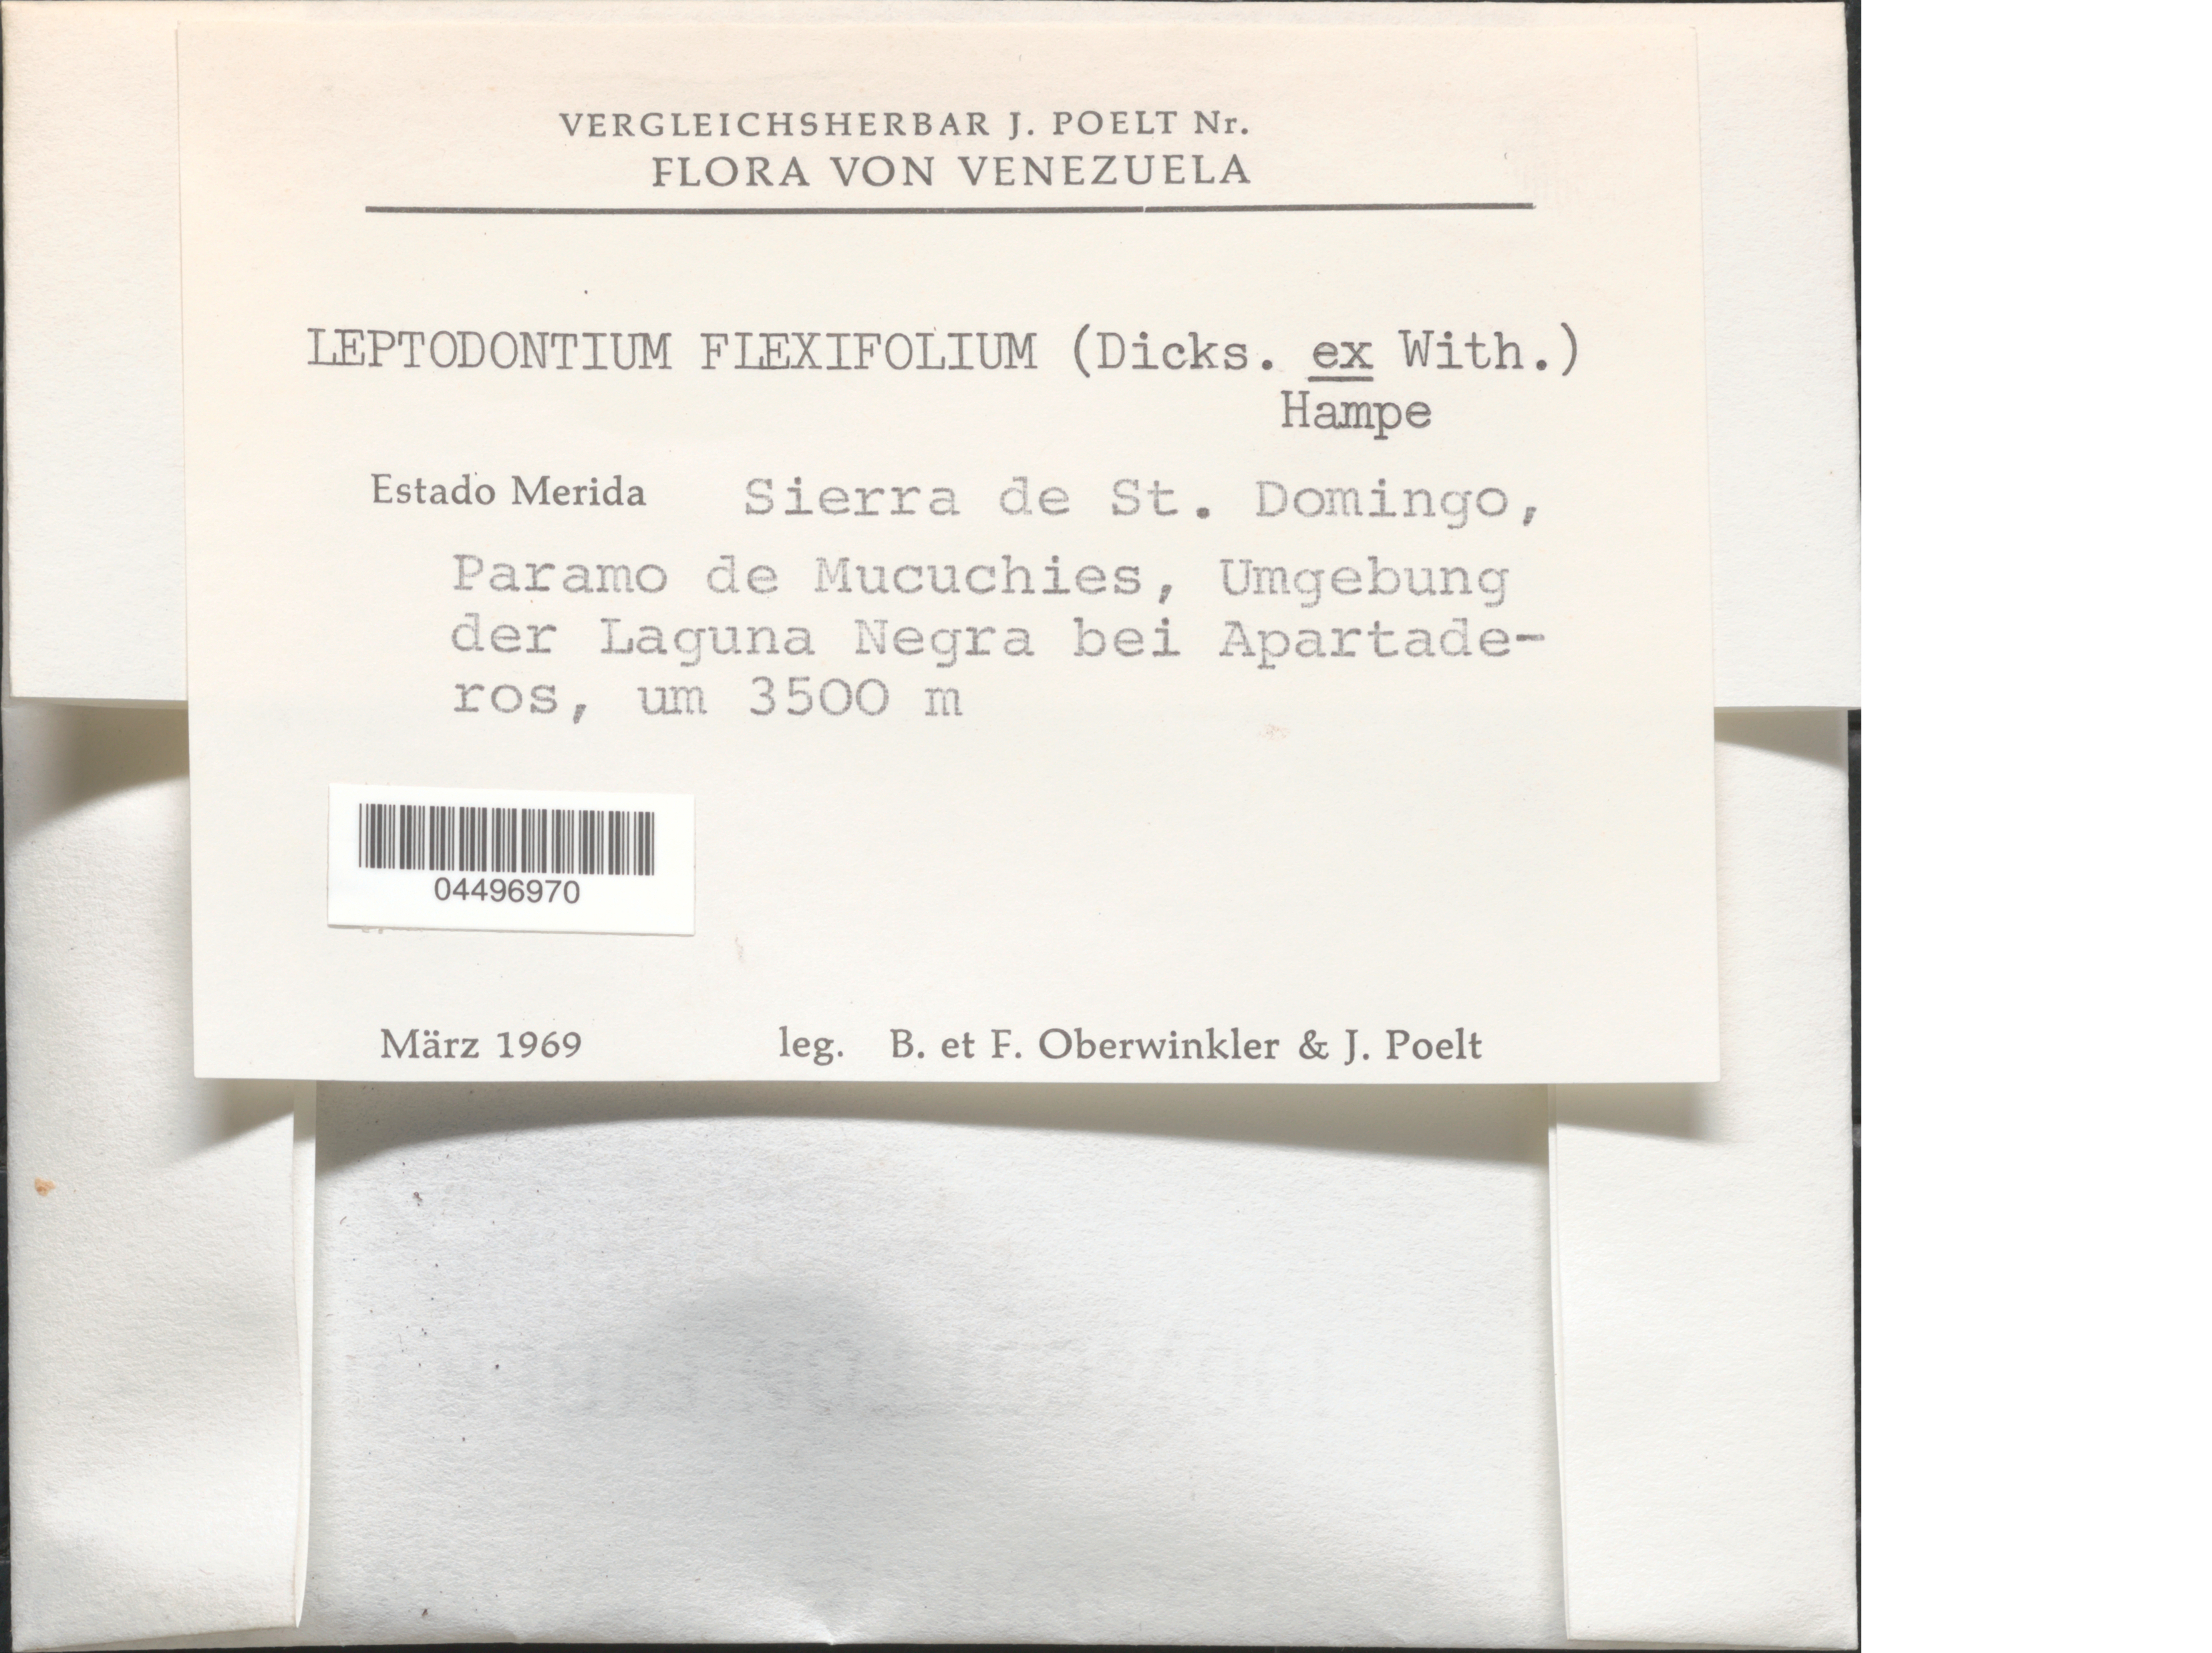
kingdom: Plantae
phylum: Bryophyta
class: Bryopsida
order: Pottiales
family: Pottiaceae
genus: Leptodontium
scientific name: Leptodontium flexifolium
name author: (Dicks.) Hampe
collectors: B. Oberwinkler, F. Oberwinkler & J. Poelt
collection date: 1969-03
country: Venezuela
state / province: Merida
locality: Sierra de St. Domingo, Paramo de Mucuchies, Umgebung der Laguna Negra bei Apartaderos.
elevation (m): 3500